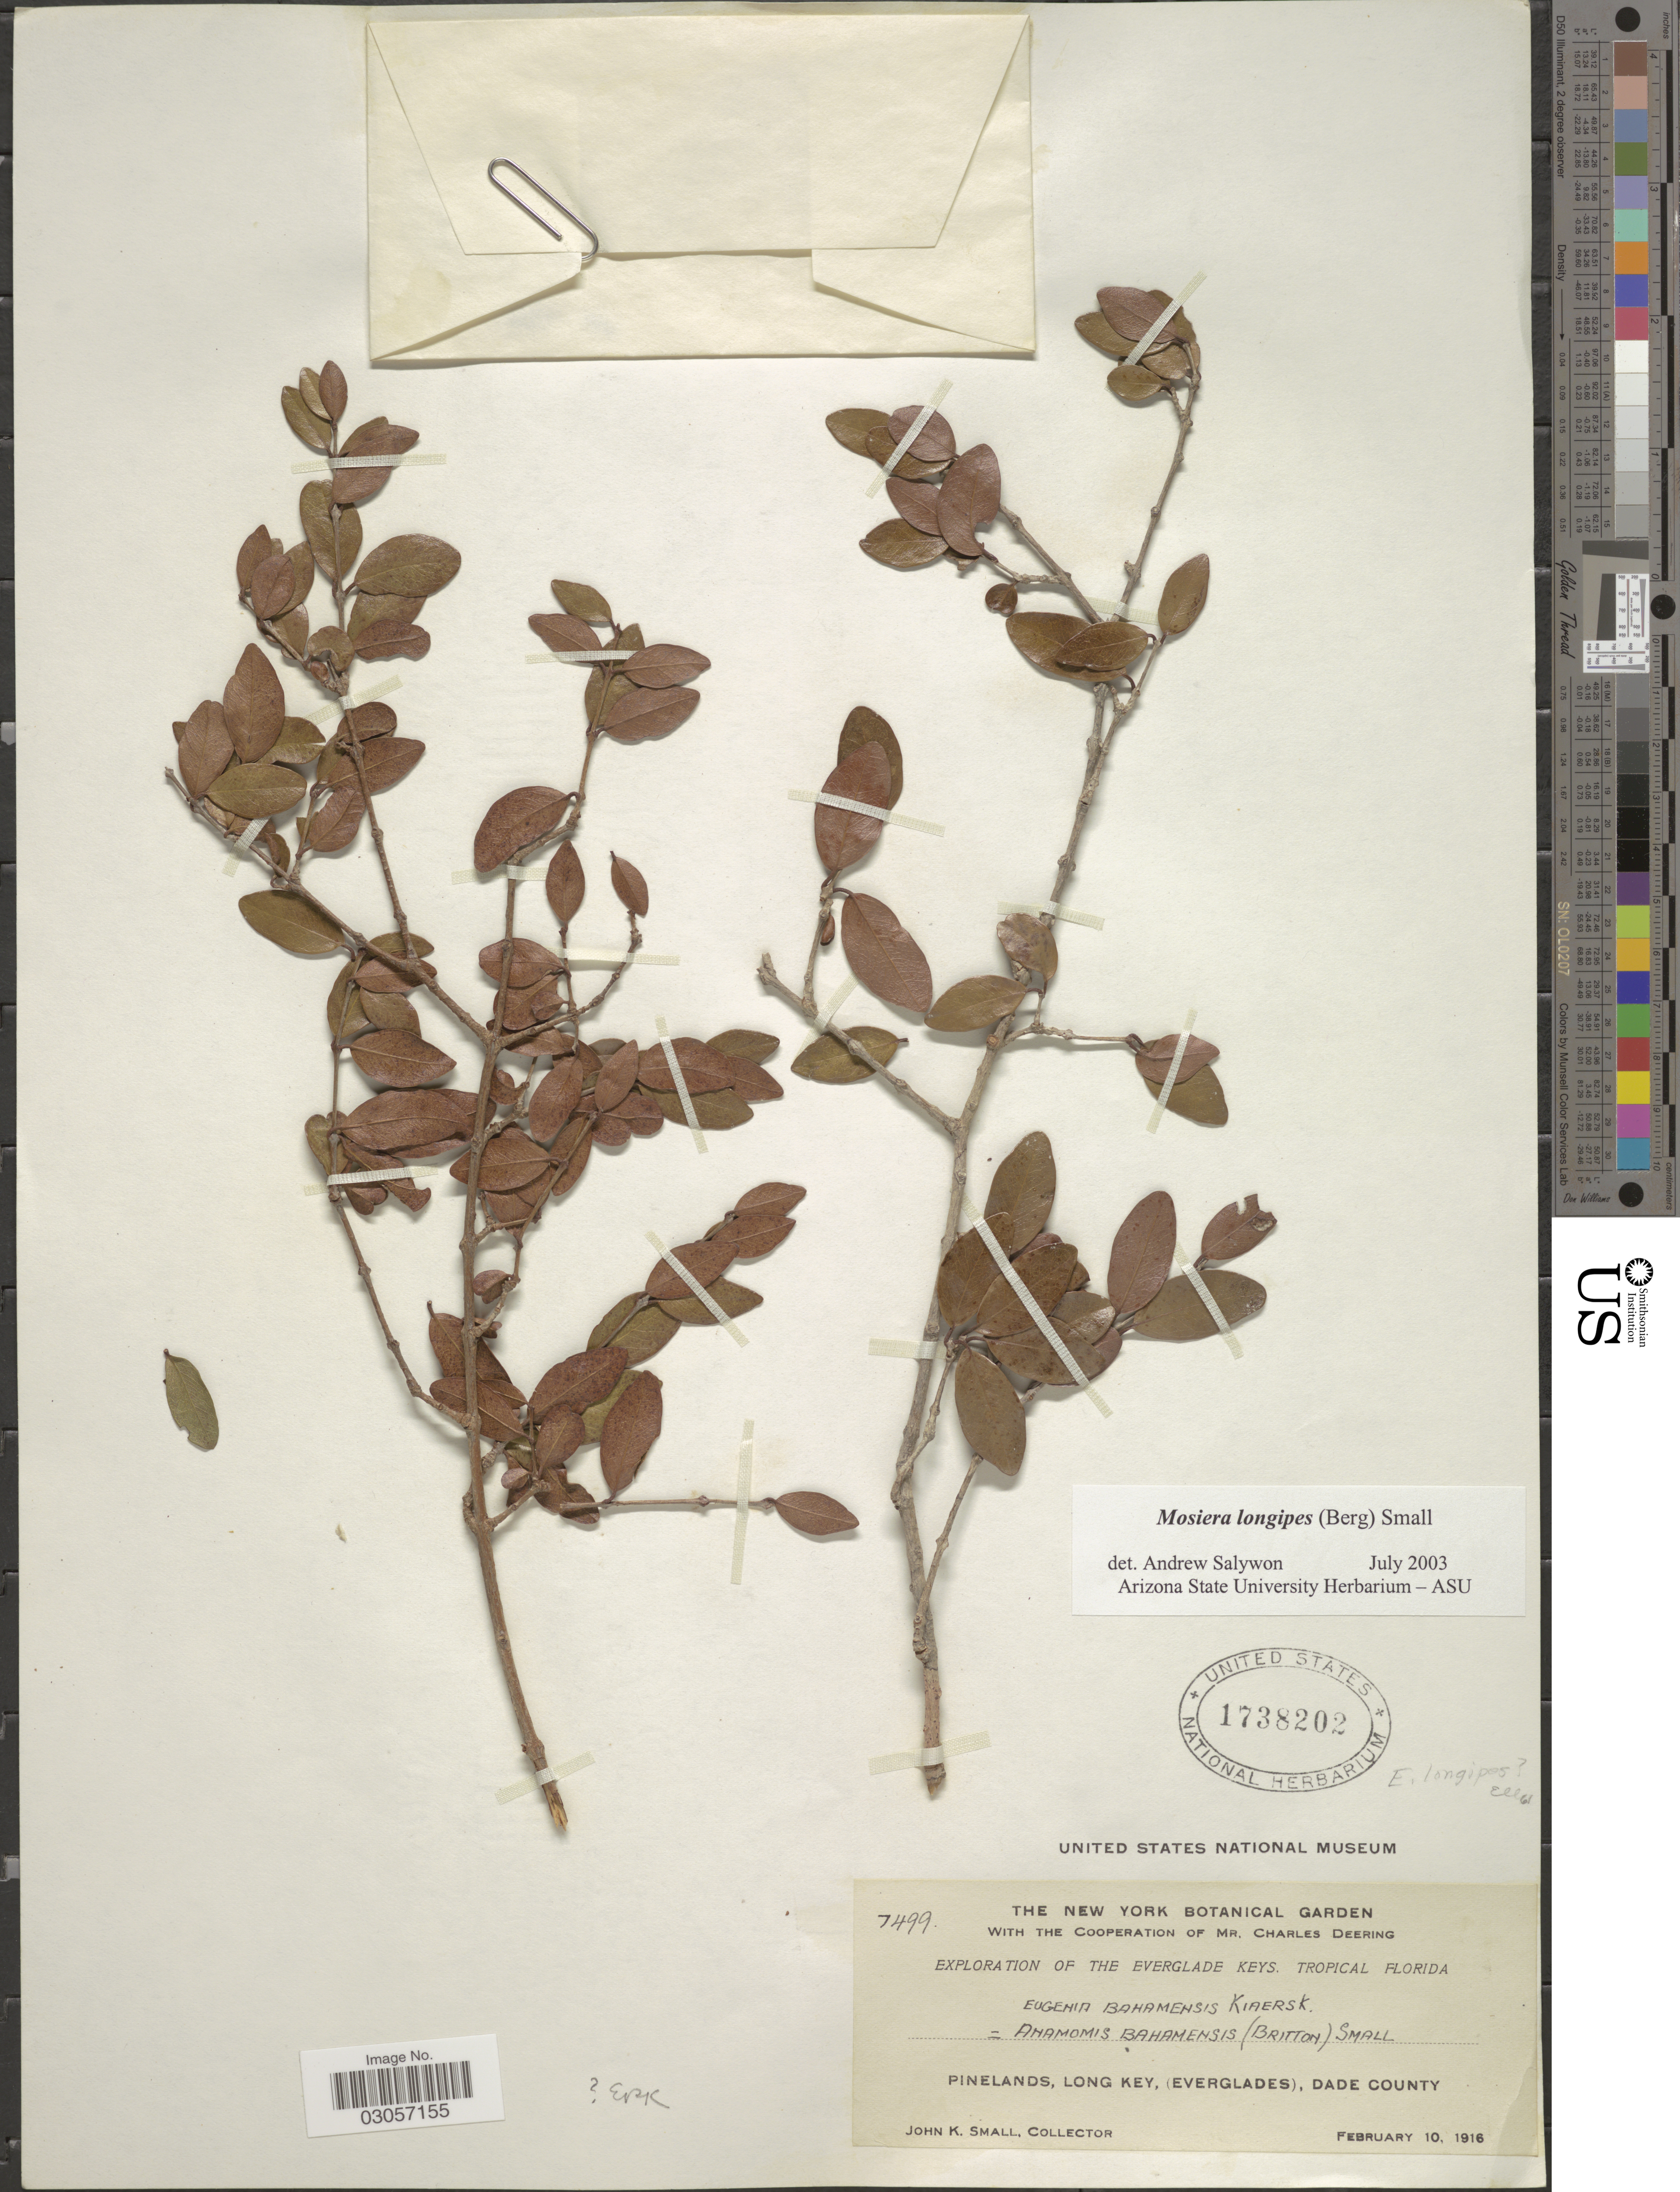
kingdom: Plantae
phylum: Tracheophyta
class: Magnoliopsida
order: Myrtales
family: Myrtaceae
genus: Mosiera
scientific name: Mosiera longipes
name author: (O. Berg) Small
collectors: J. K. Small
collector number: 7499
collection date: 1916-02-10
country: United States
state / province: Florida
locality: The Everglades Keys, Tropical Florida, Pinelands, Long Key, (Everglades), Dade County.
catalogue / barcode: US 1738202